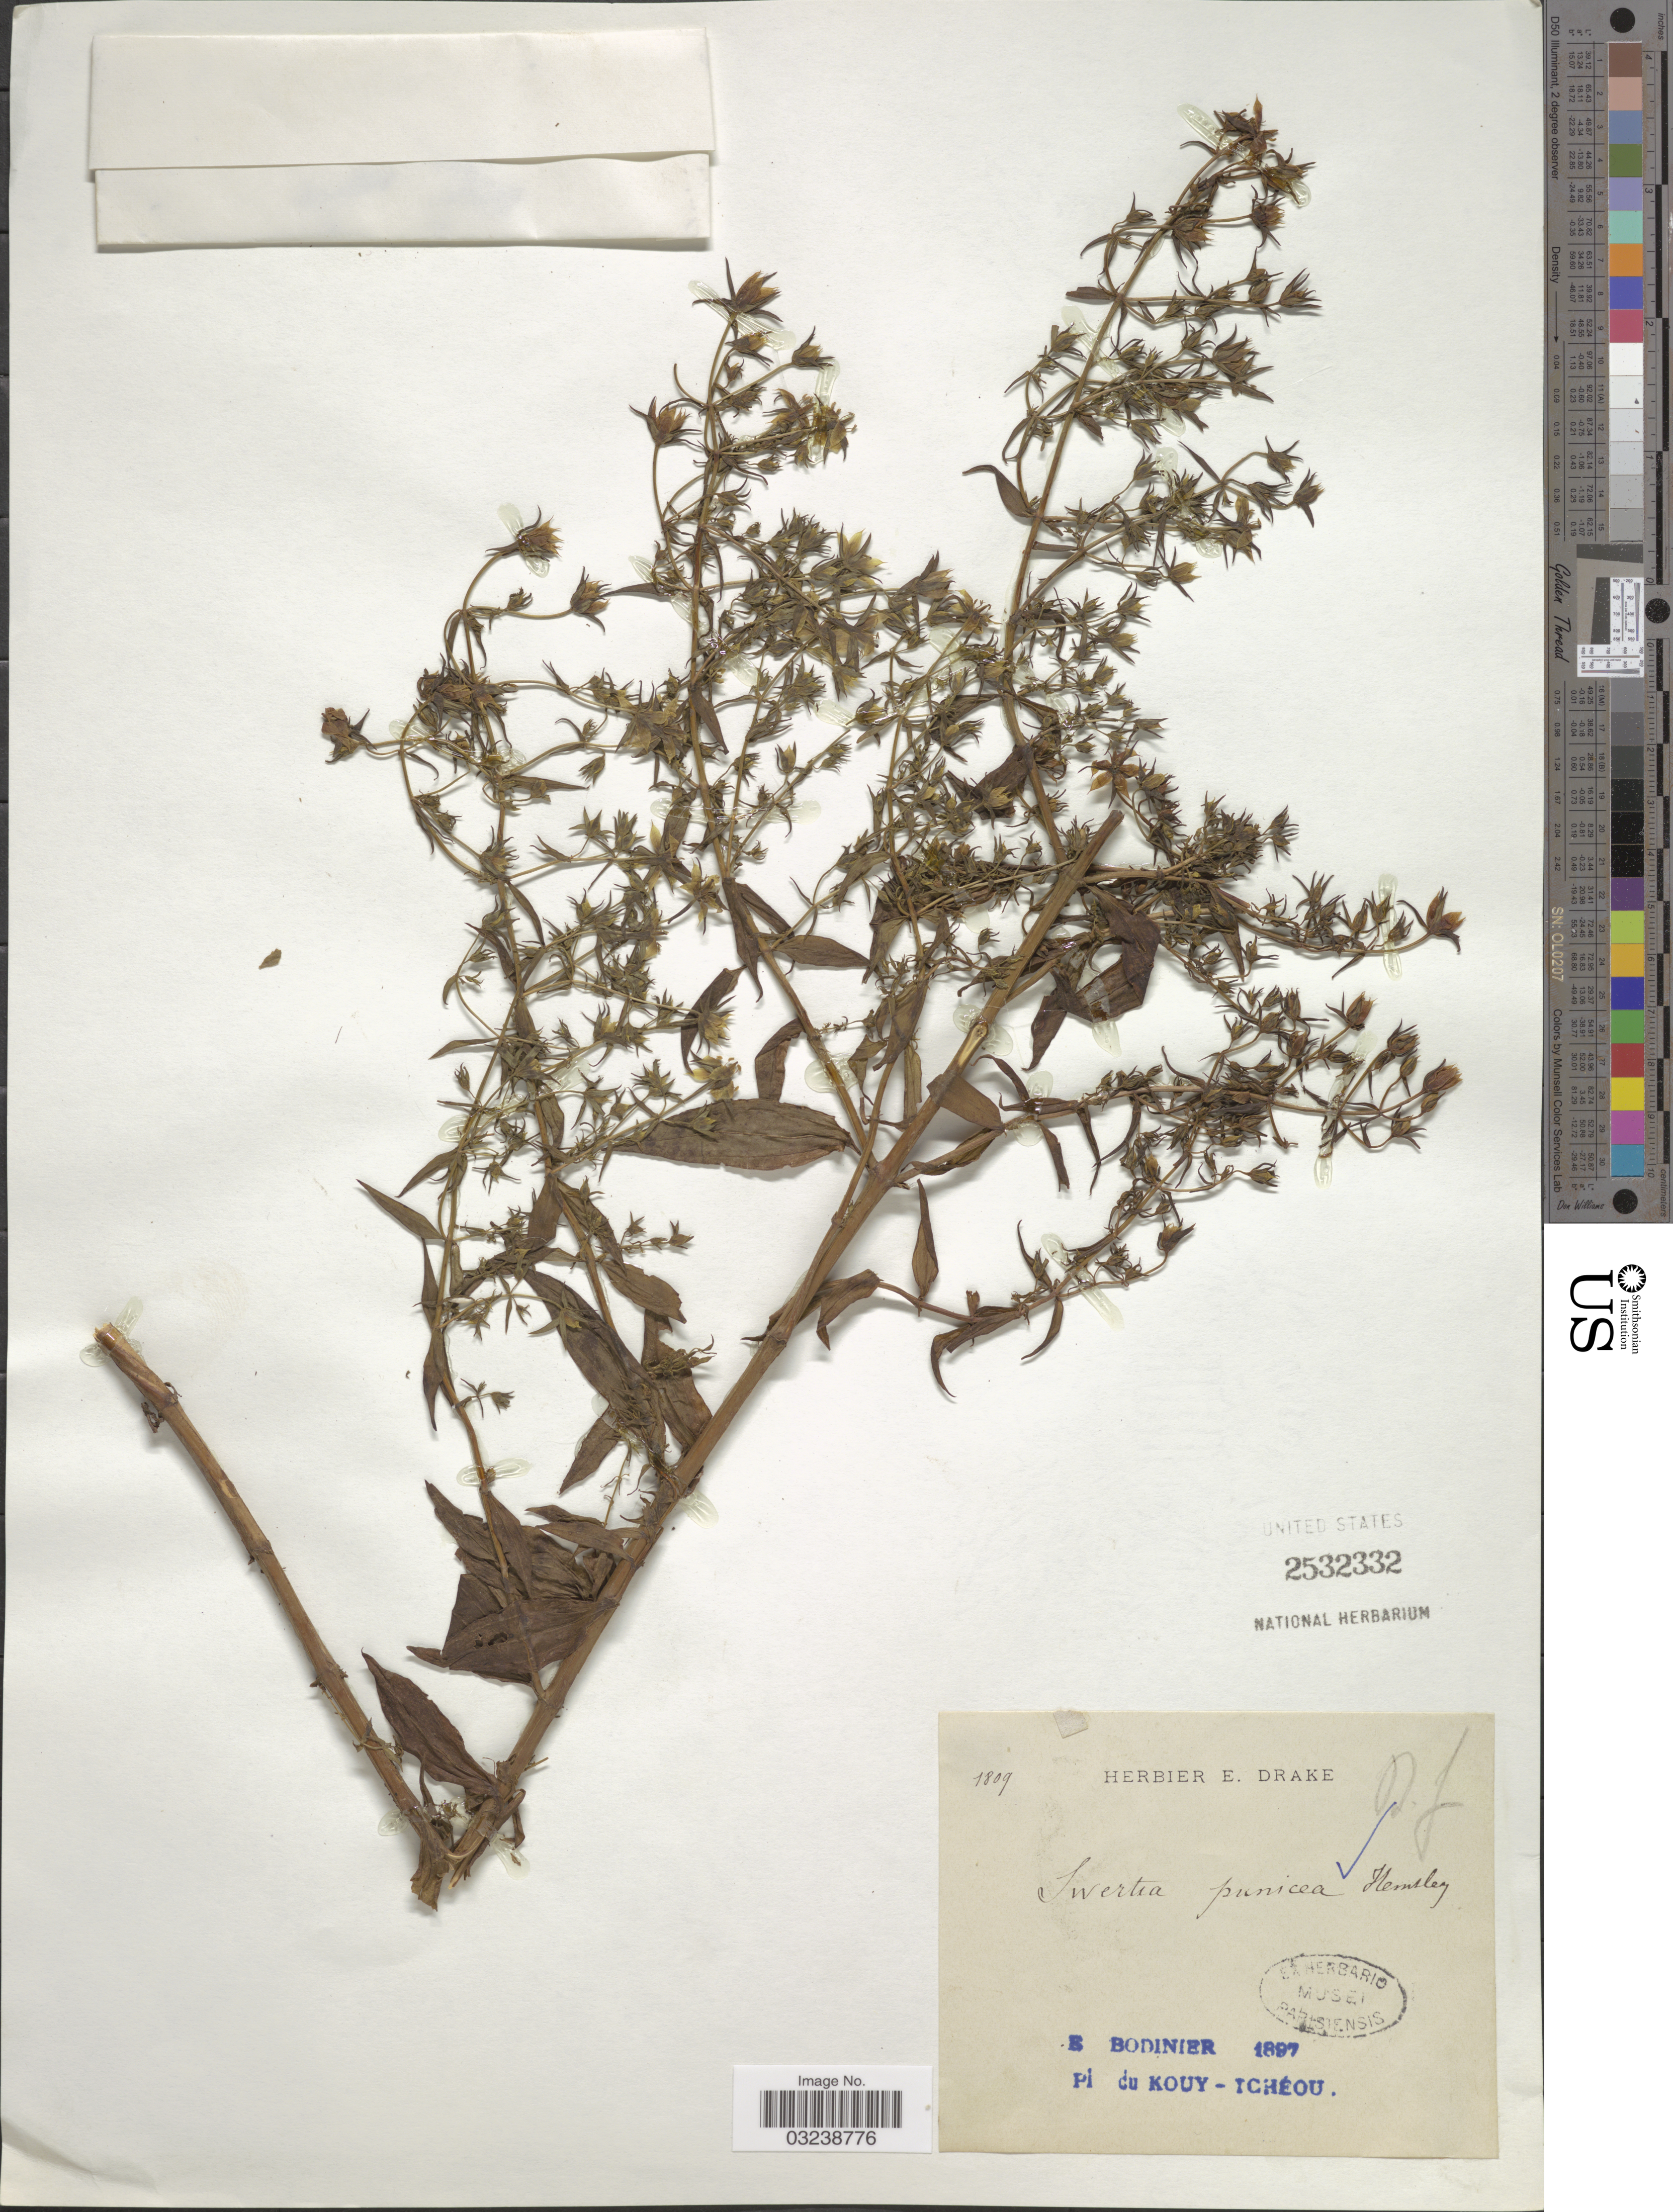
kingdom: Plantae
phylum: Tracheophyta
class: Magnoliopsida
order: Gentianales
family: Gentianaceae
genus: Swertia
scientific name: Swertia punicea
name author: Hemsl.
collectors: E. Bodinier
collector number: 1809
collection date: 1897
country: China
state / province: Guizhou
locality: Kouy - Tchéou.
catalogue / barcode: US 2532332